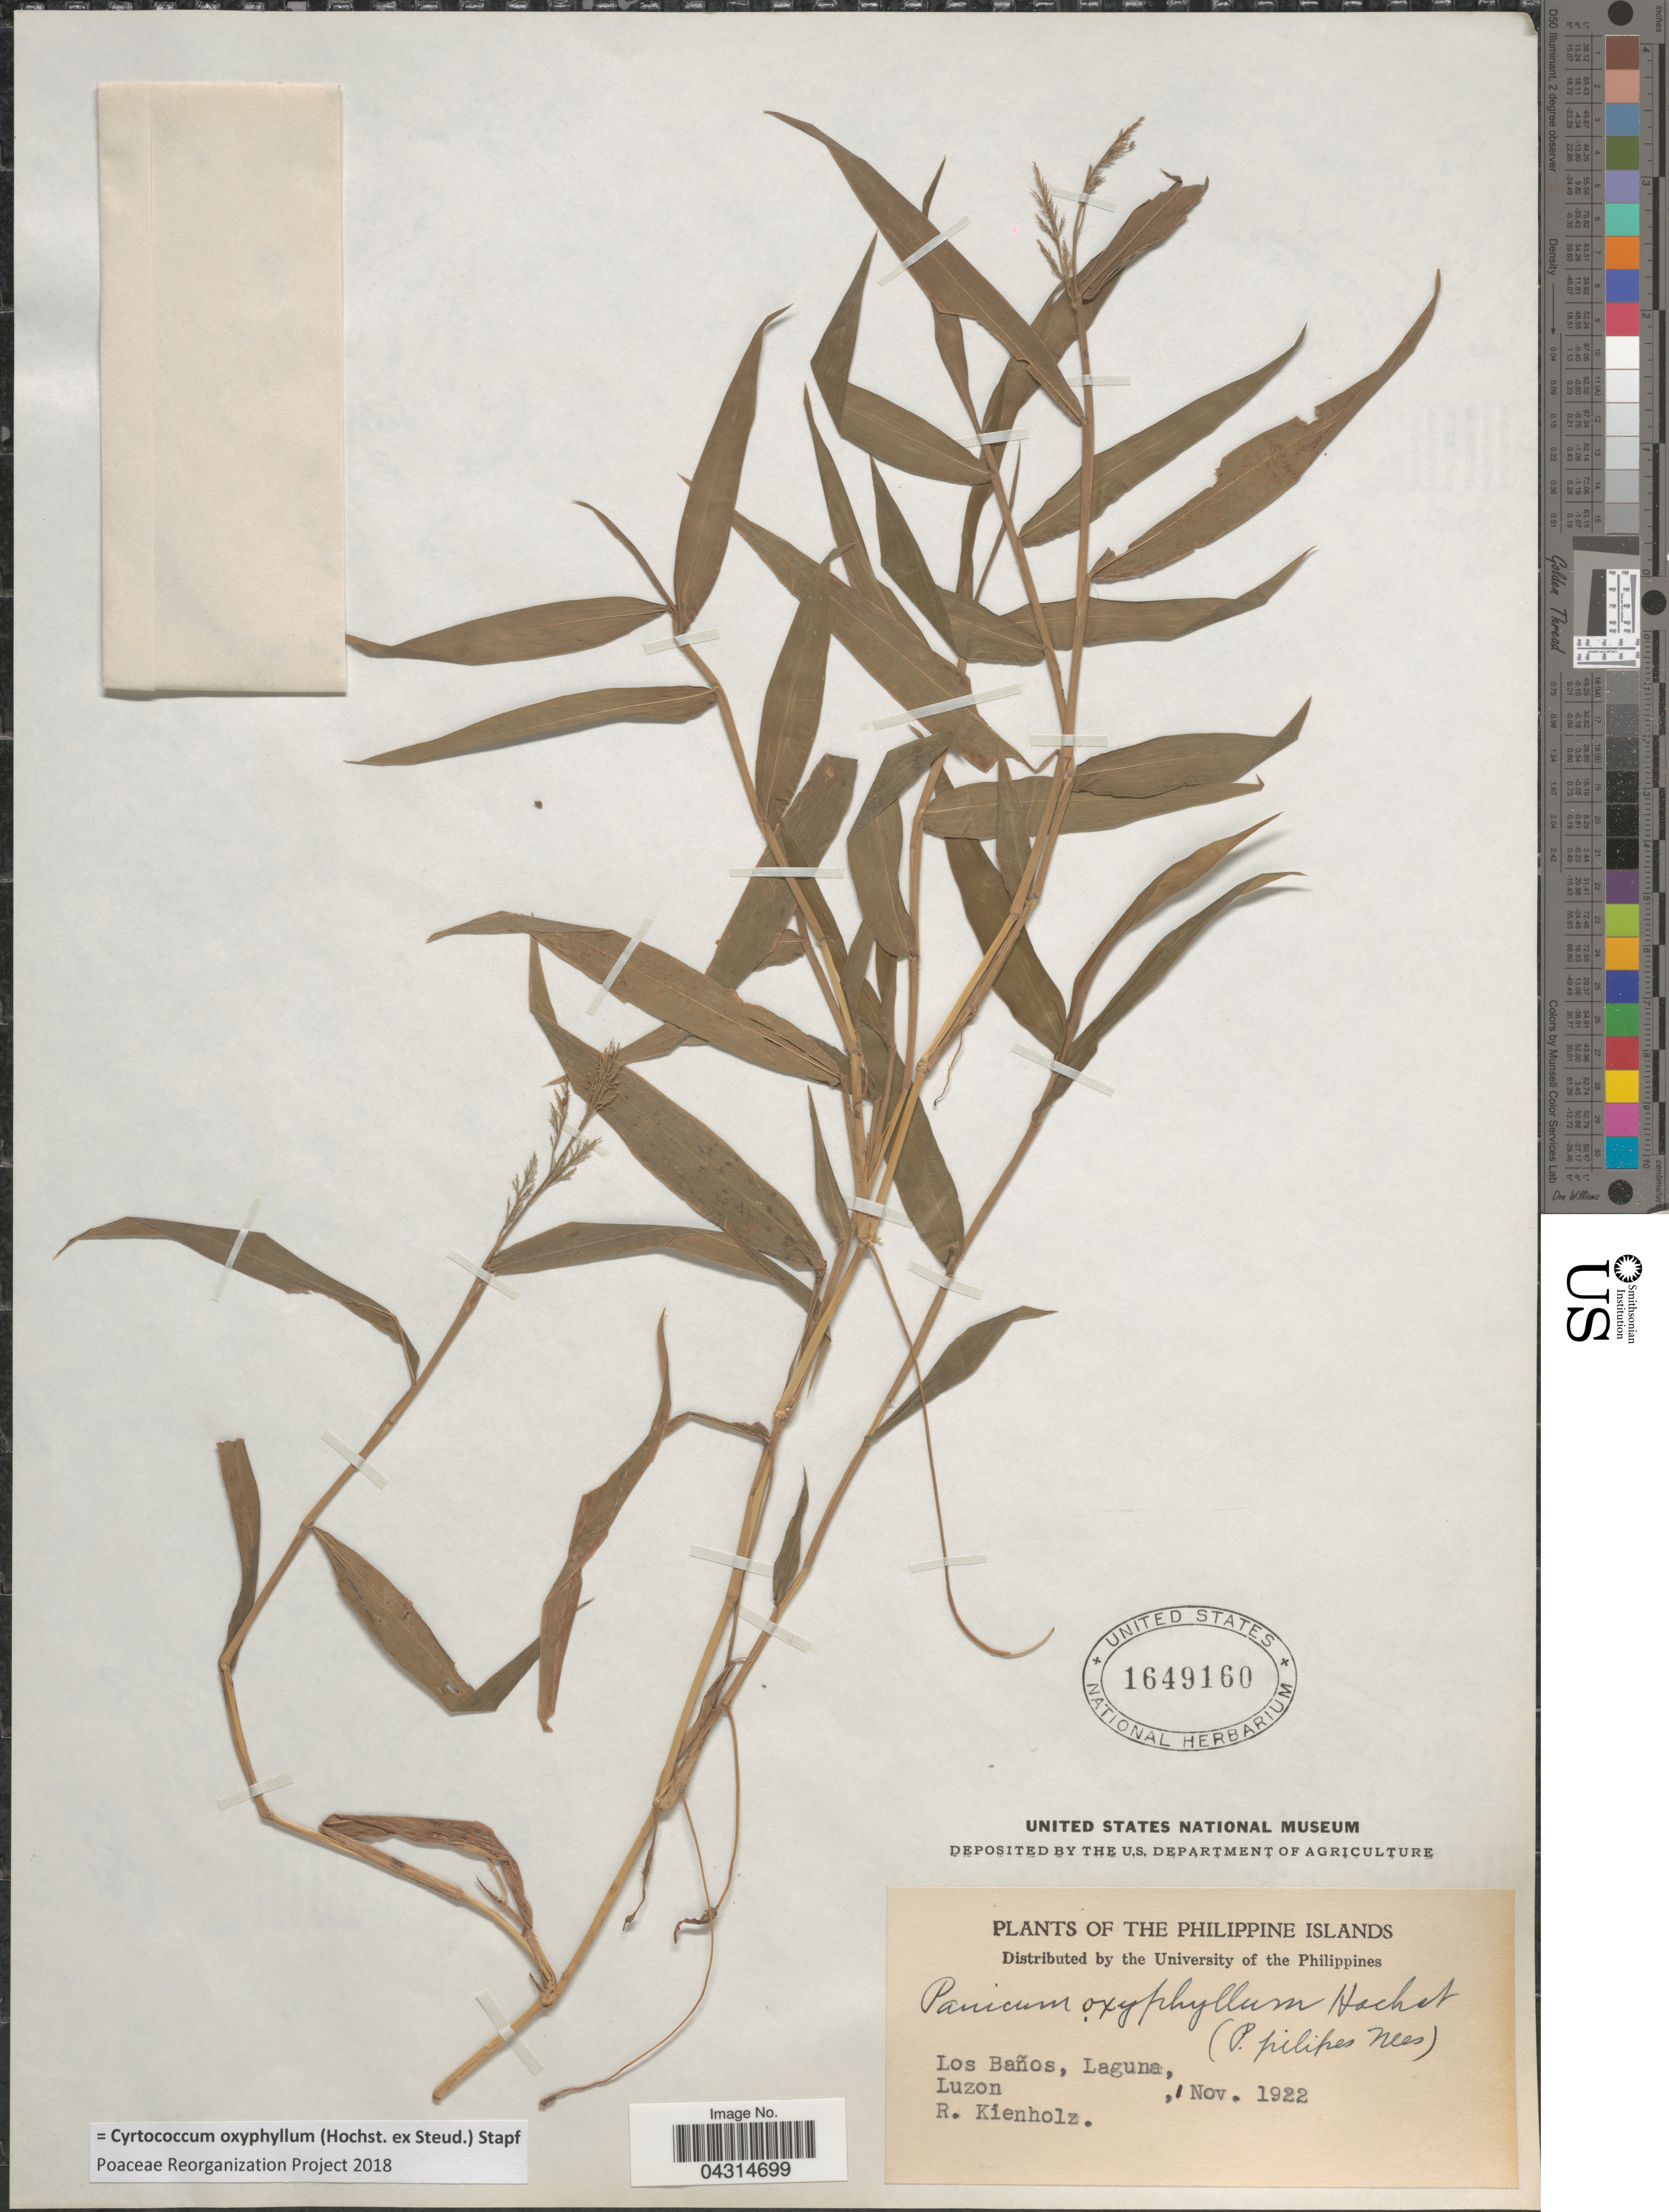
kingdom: Plantae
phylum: Tracheophyta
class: Liliopsida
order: Poales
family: Poaceae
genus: Cyrtococcum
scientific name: Cyrtococcum oxyphyllum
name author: (Steud.) Stapf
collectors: R. Kienholz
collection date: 1922-11-01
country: Philippines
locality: Philippine Islands. Los Baños, Laguna, Luzon.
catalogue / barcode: US 1649160